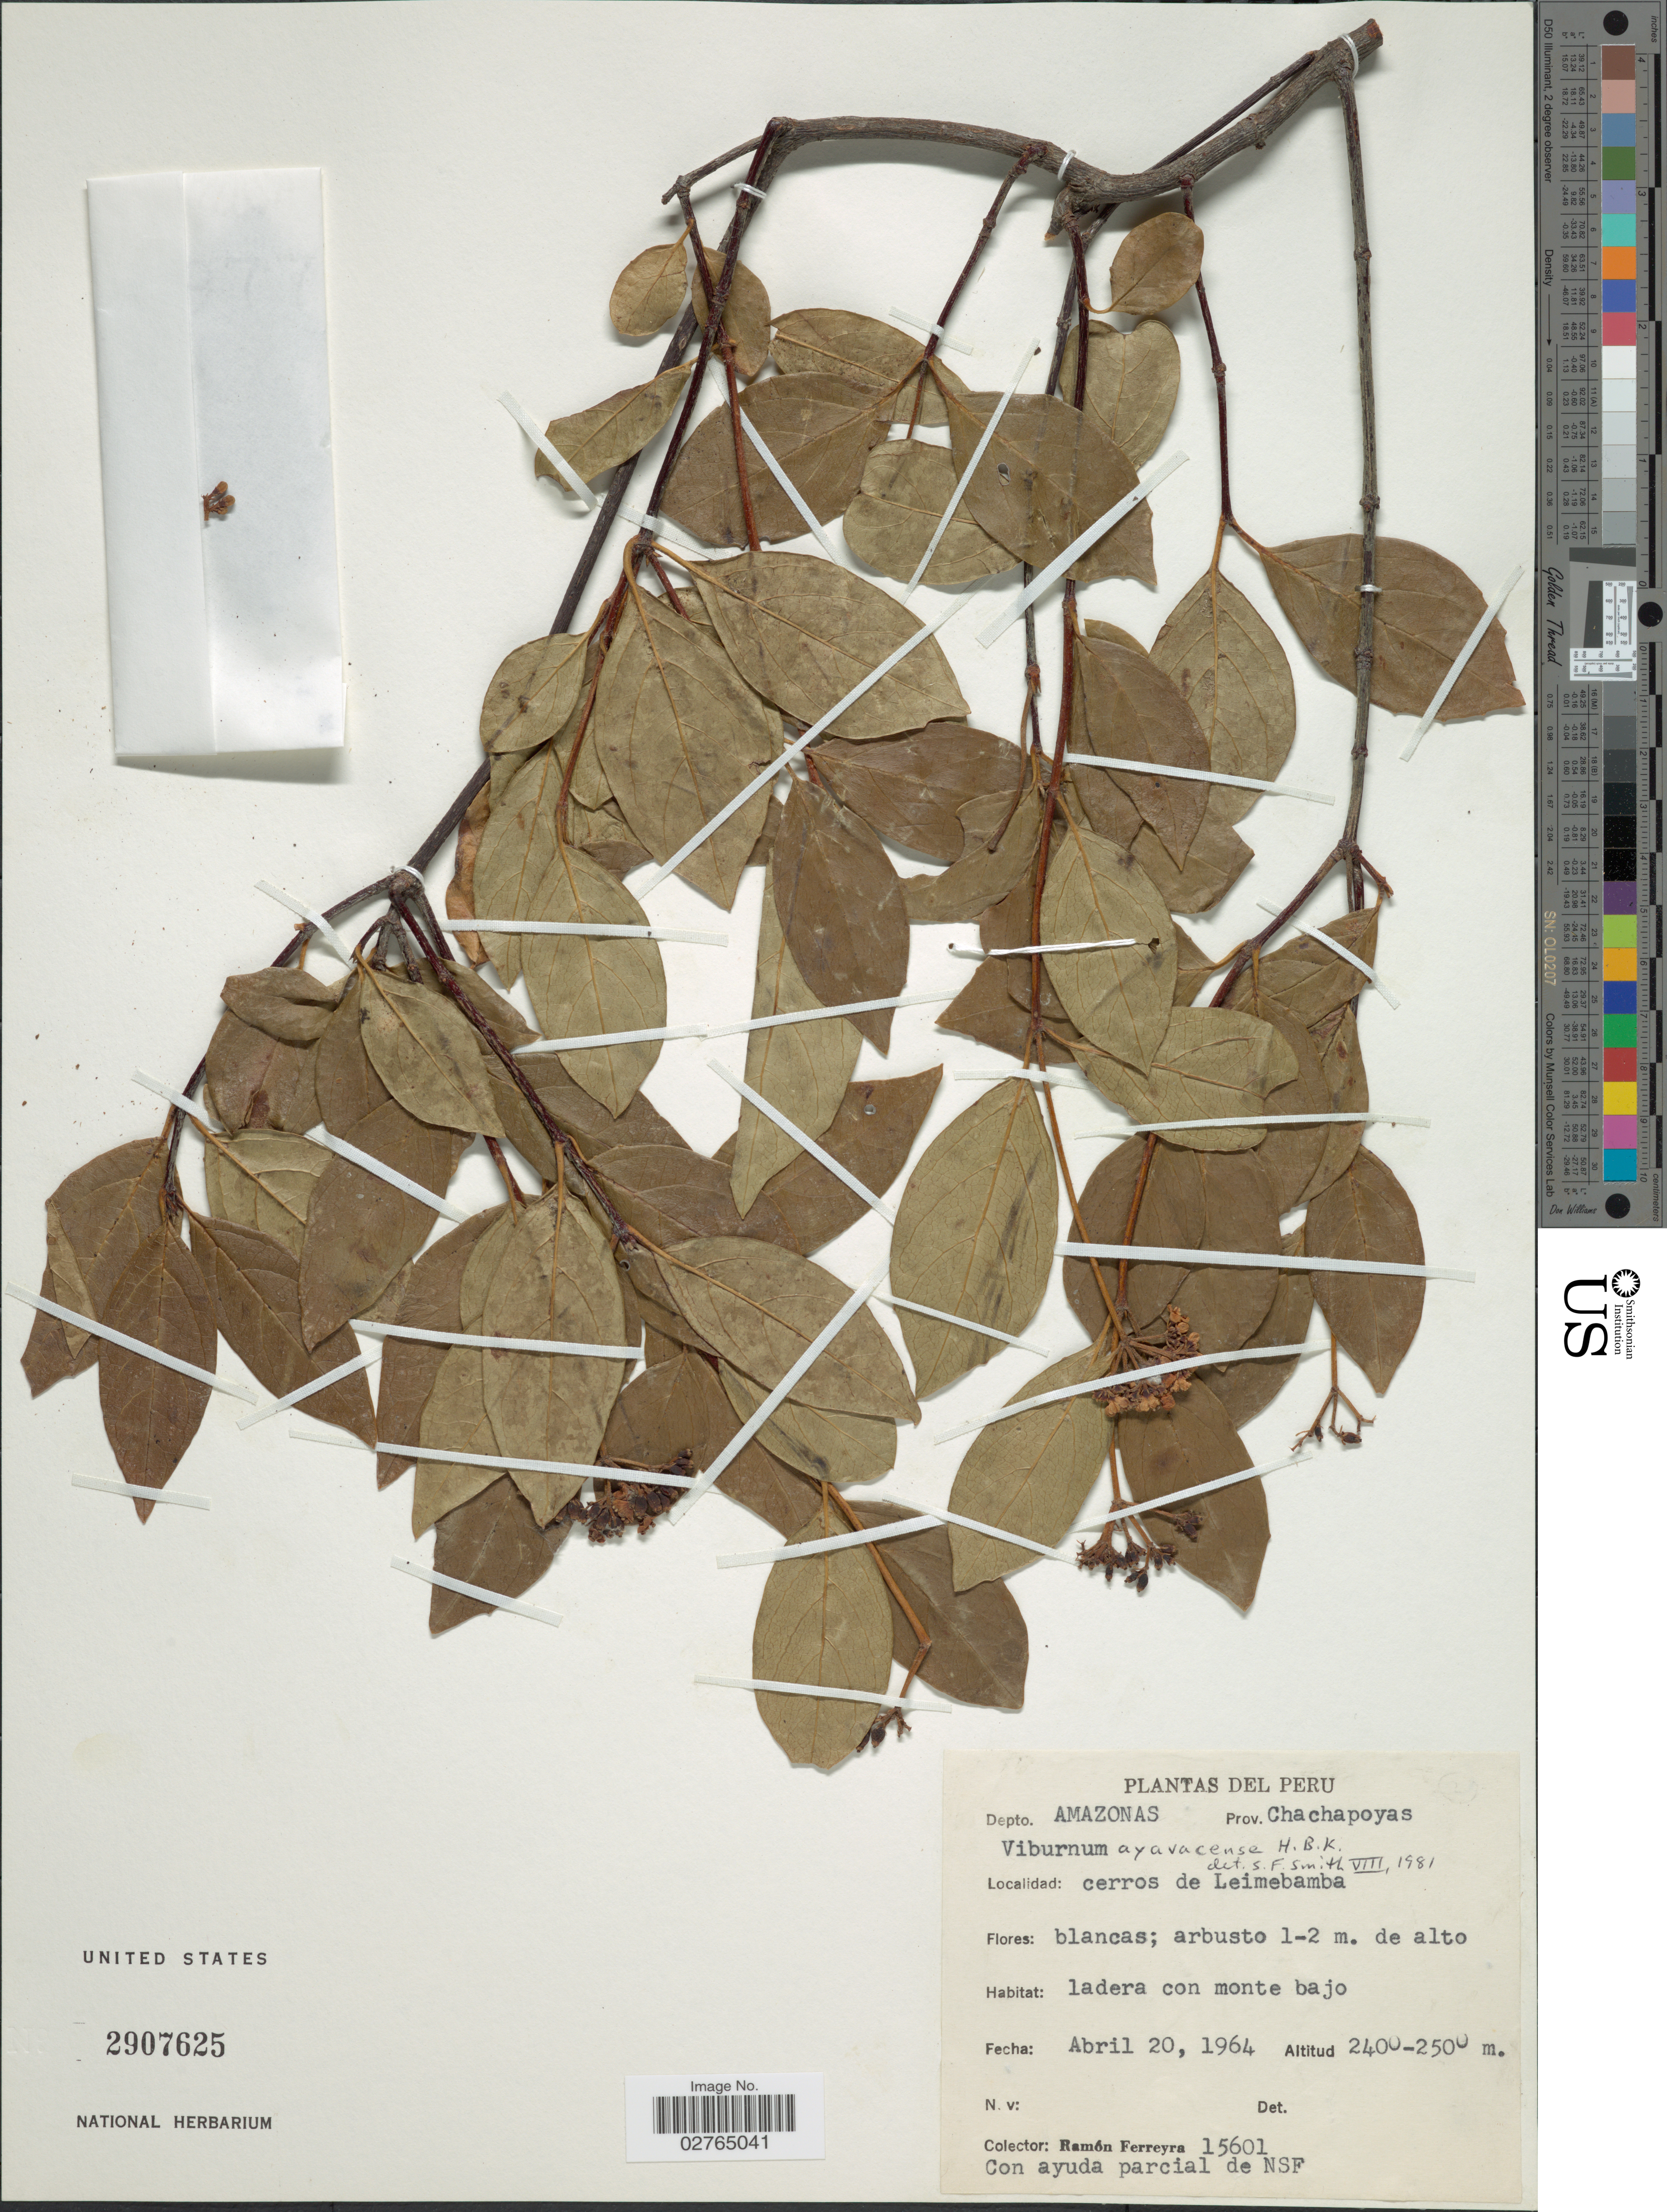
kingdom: Plantae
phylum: Tracheophyta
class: Magnoliopsida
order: Dipsacales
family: Viburnaceae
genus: Viburnum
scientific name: Viburnum ayavacense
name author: Kunth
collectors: R. A. Ferreyra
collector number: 15601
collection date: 1964-04-20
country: Peru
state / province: Amazonas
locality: Prov. Chachapoyas. Cerros de Leimebamba.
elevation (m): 2400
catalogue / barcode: US 2907625